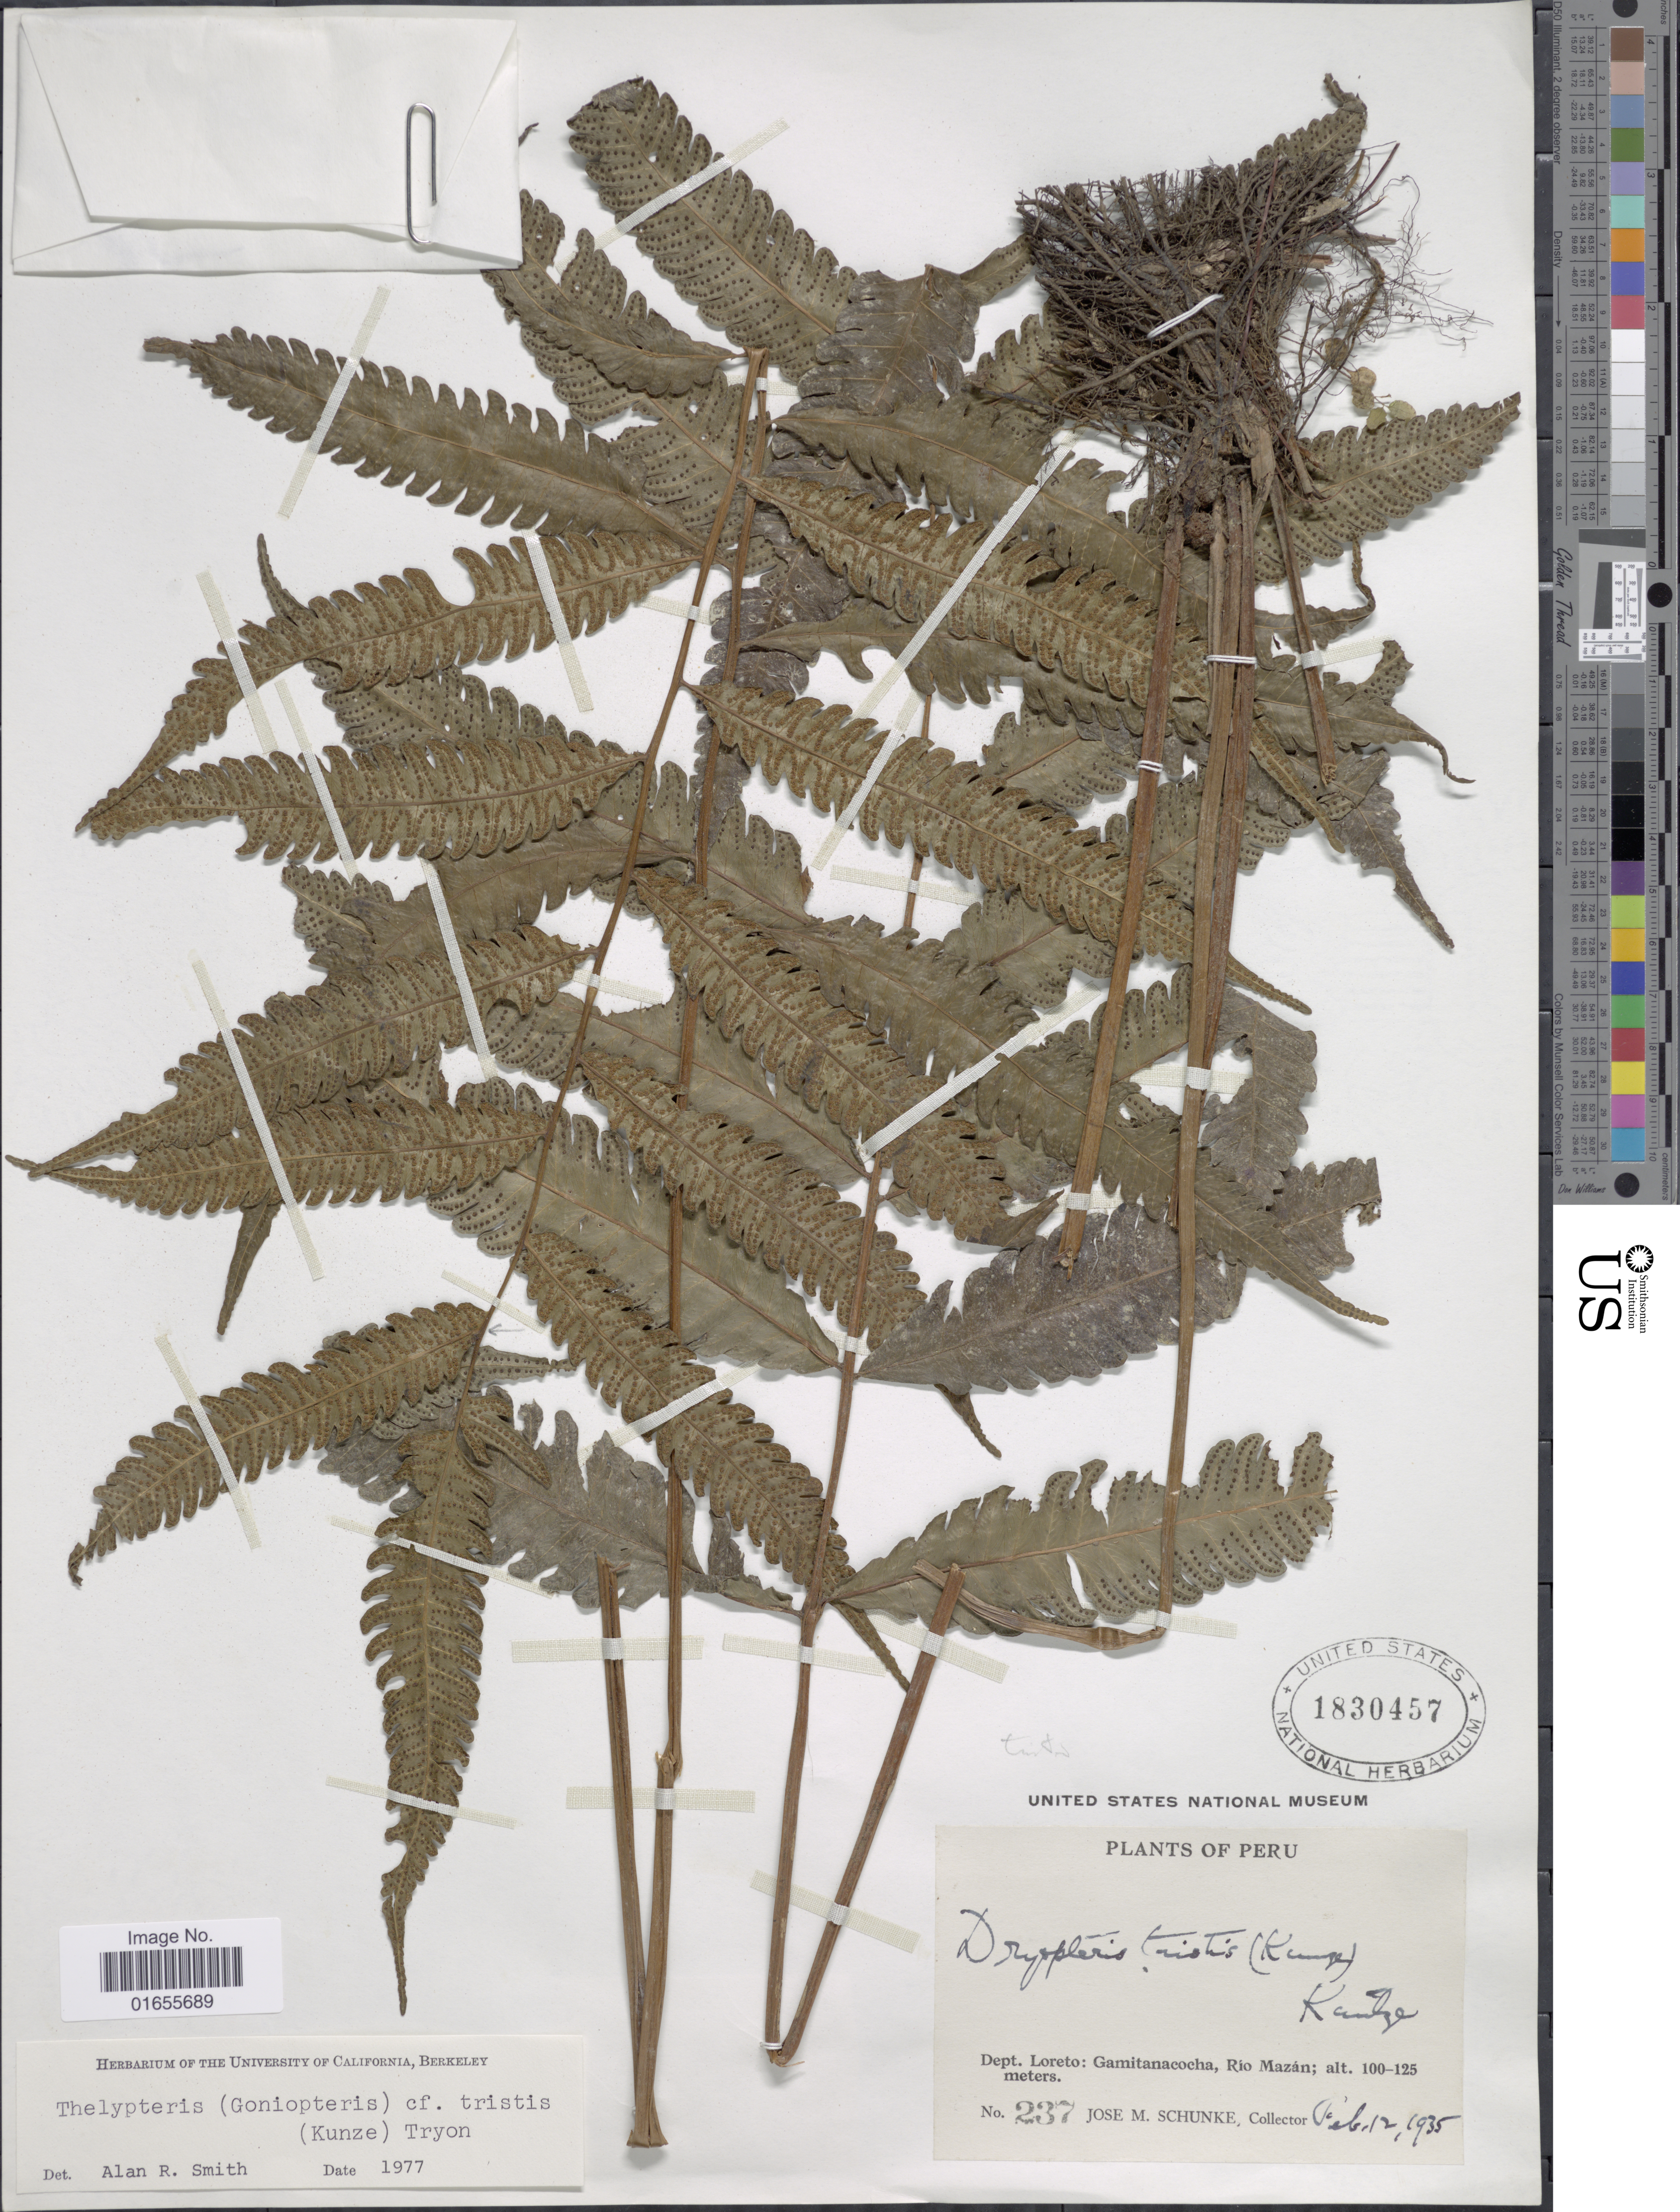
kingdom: Plantae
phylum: Tracheophyta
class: Polypodiopsida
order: Polypodiales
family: Thelypteridaceae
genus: Goniopteris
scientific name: Goniopteris tristis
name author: (Kuntze) Brade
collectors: J. M. Schunke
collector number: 237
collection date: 1935-02-12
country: Peru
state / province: Loreto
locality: Gamitanacocha, Rio Mazan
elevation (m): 100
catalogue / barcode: US 1830457